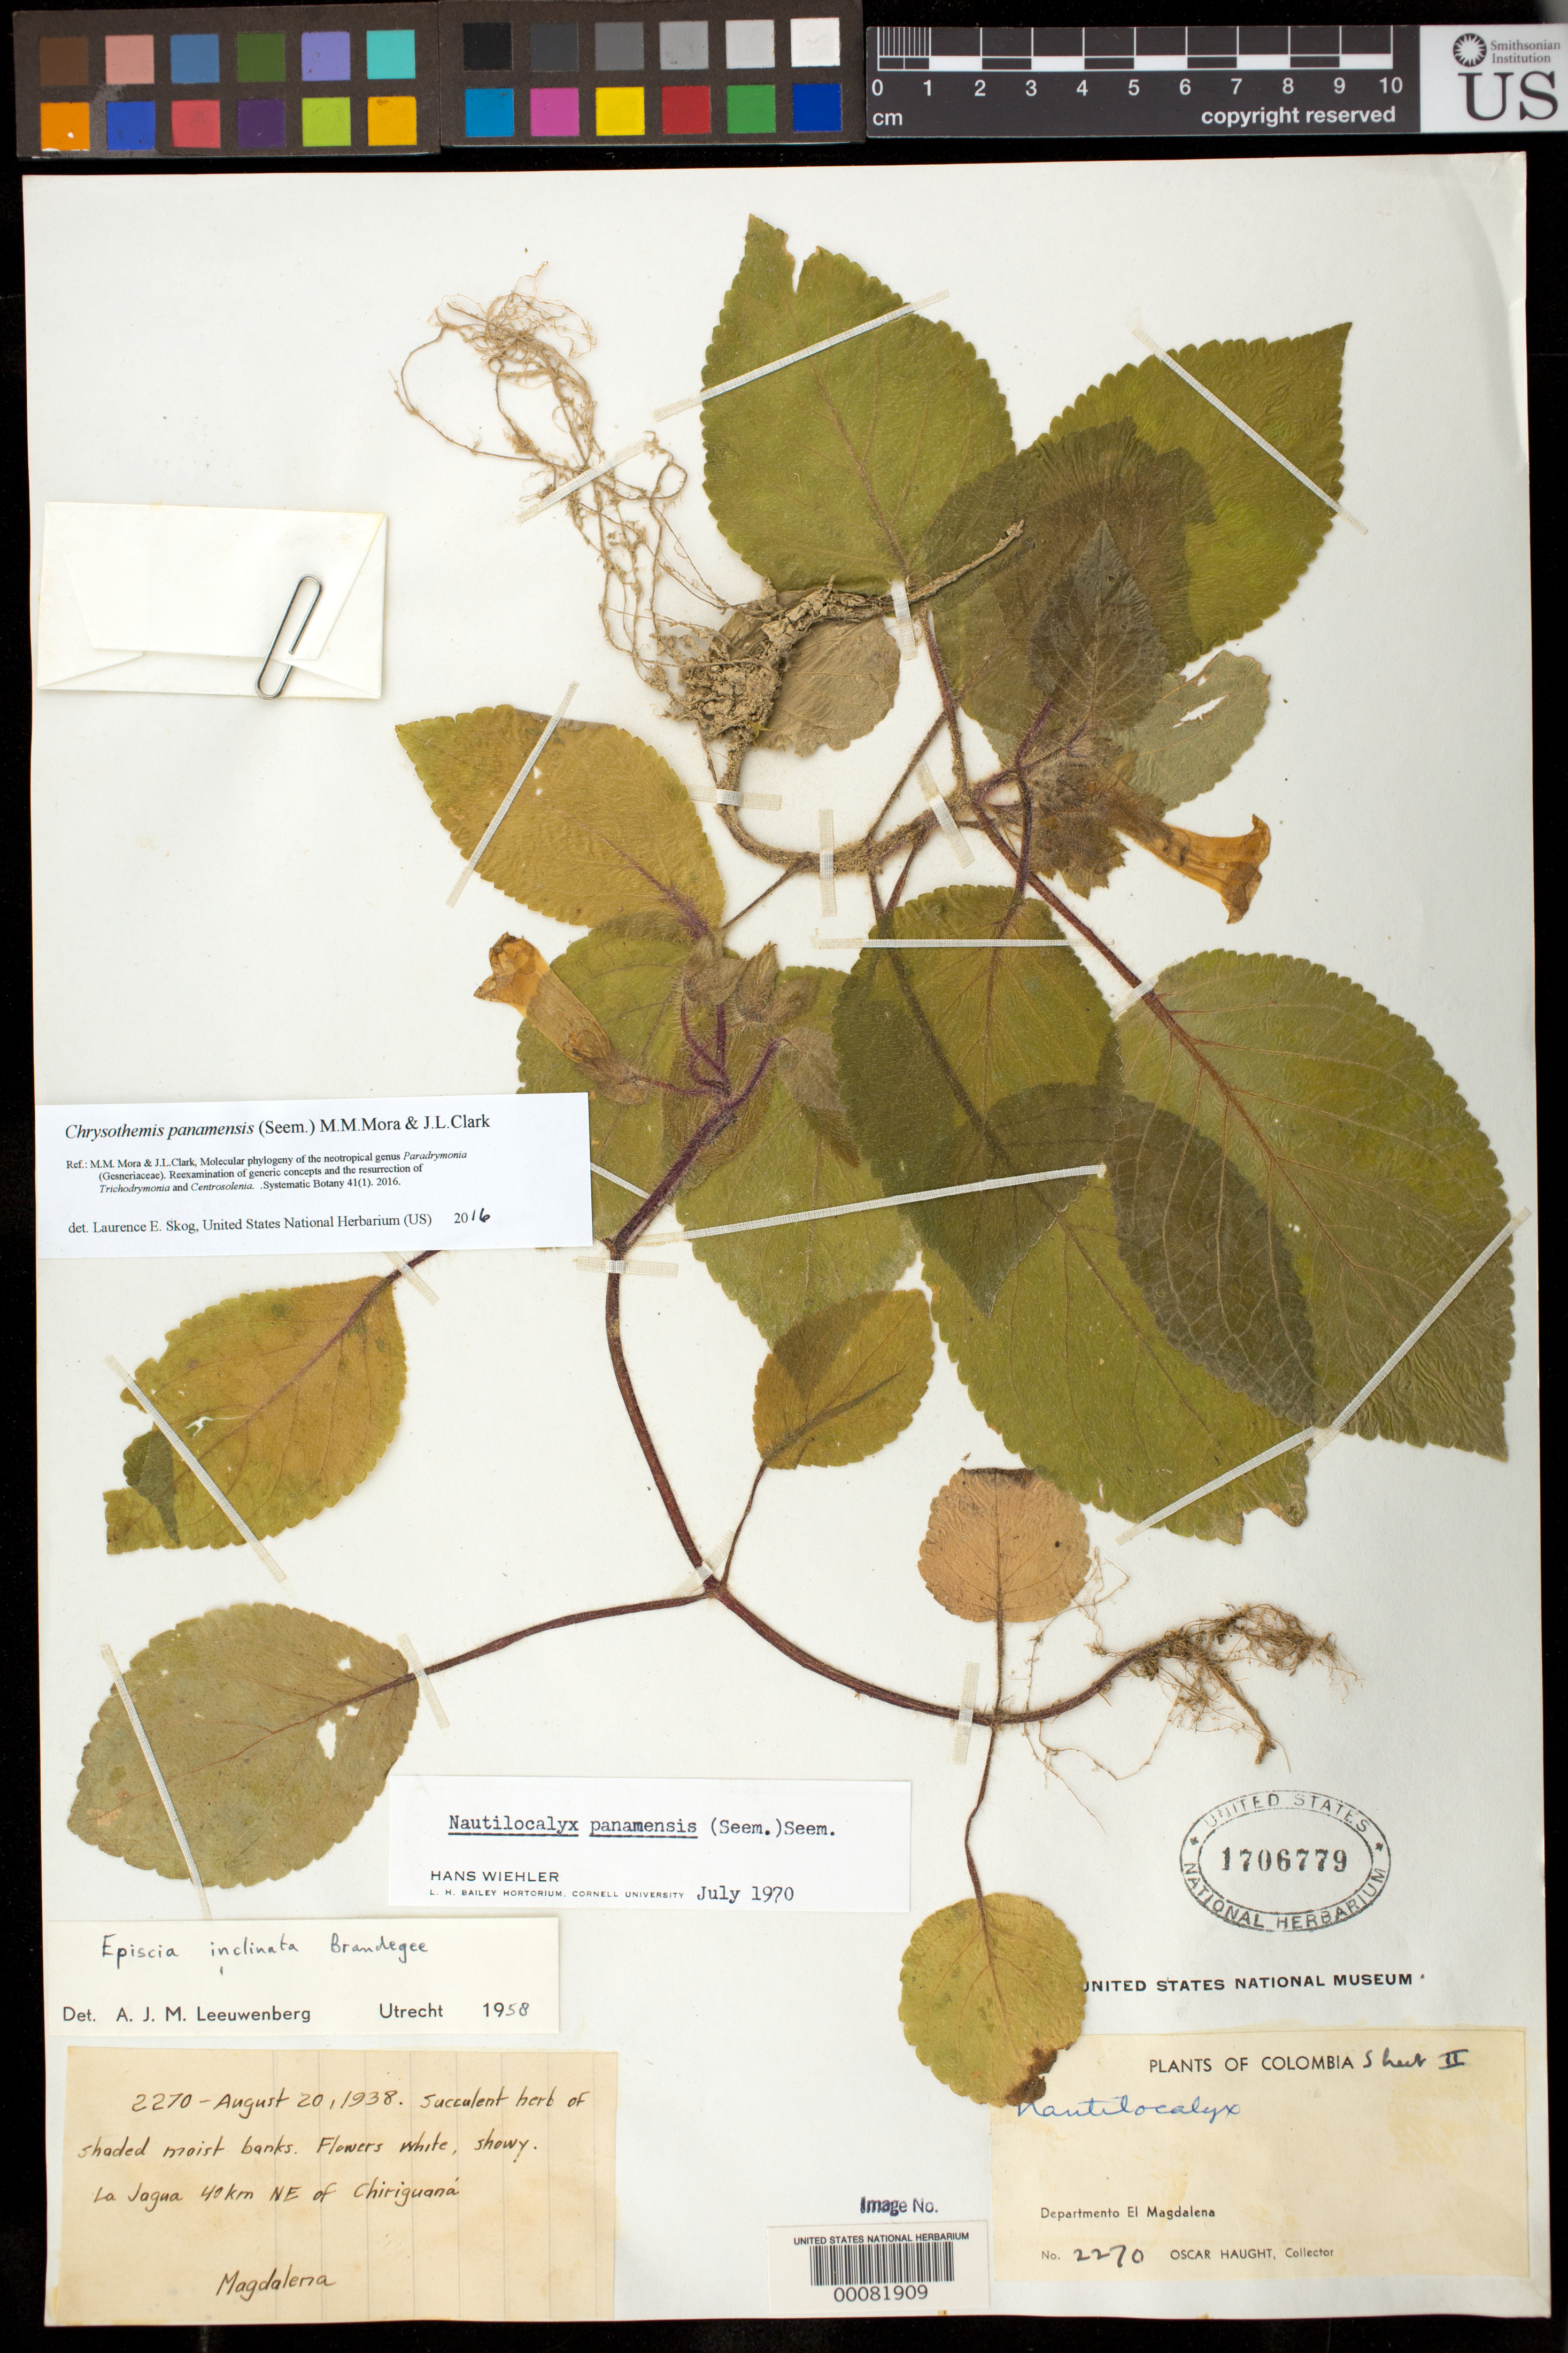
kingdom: Plantae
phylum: Tracheophyta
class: Magnoliopsida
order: Lamiales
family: Gesneriaceae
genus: Chrysothemis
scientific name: Chrysothemis panamensis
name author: (Seem.) M.M. Mora & J.L. Clark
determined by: Skog, Laurence E.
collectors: O. L. Haught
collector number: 2270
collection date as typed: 20 Aug 1938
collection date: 1938-08-20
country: Colombia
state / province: Magdalena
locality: La Jagua, 40 km NE of Chiriguana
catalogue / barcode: US 1706779